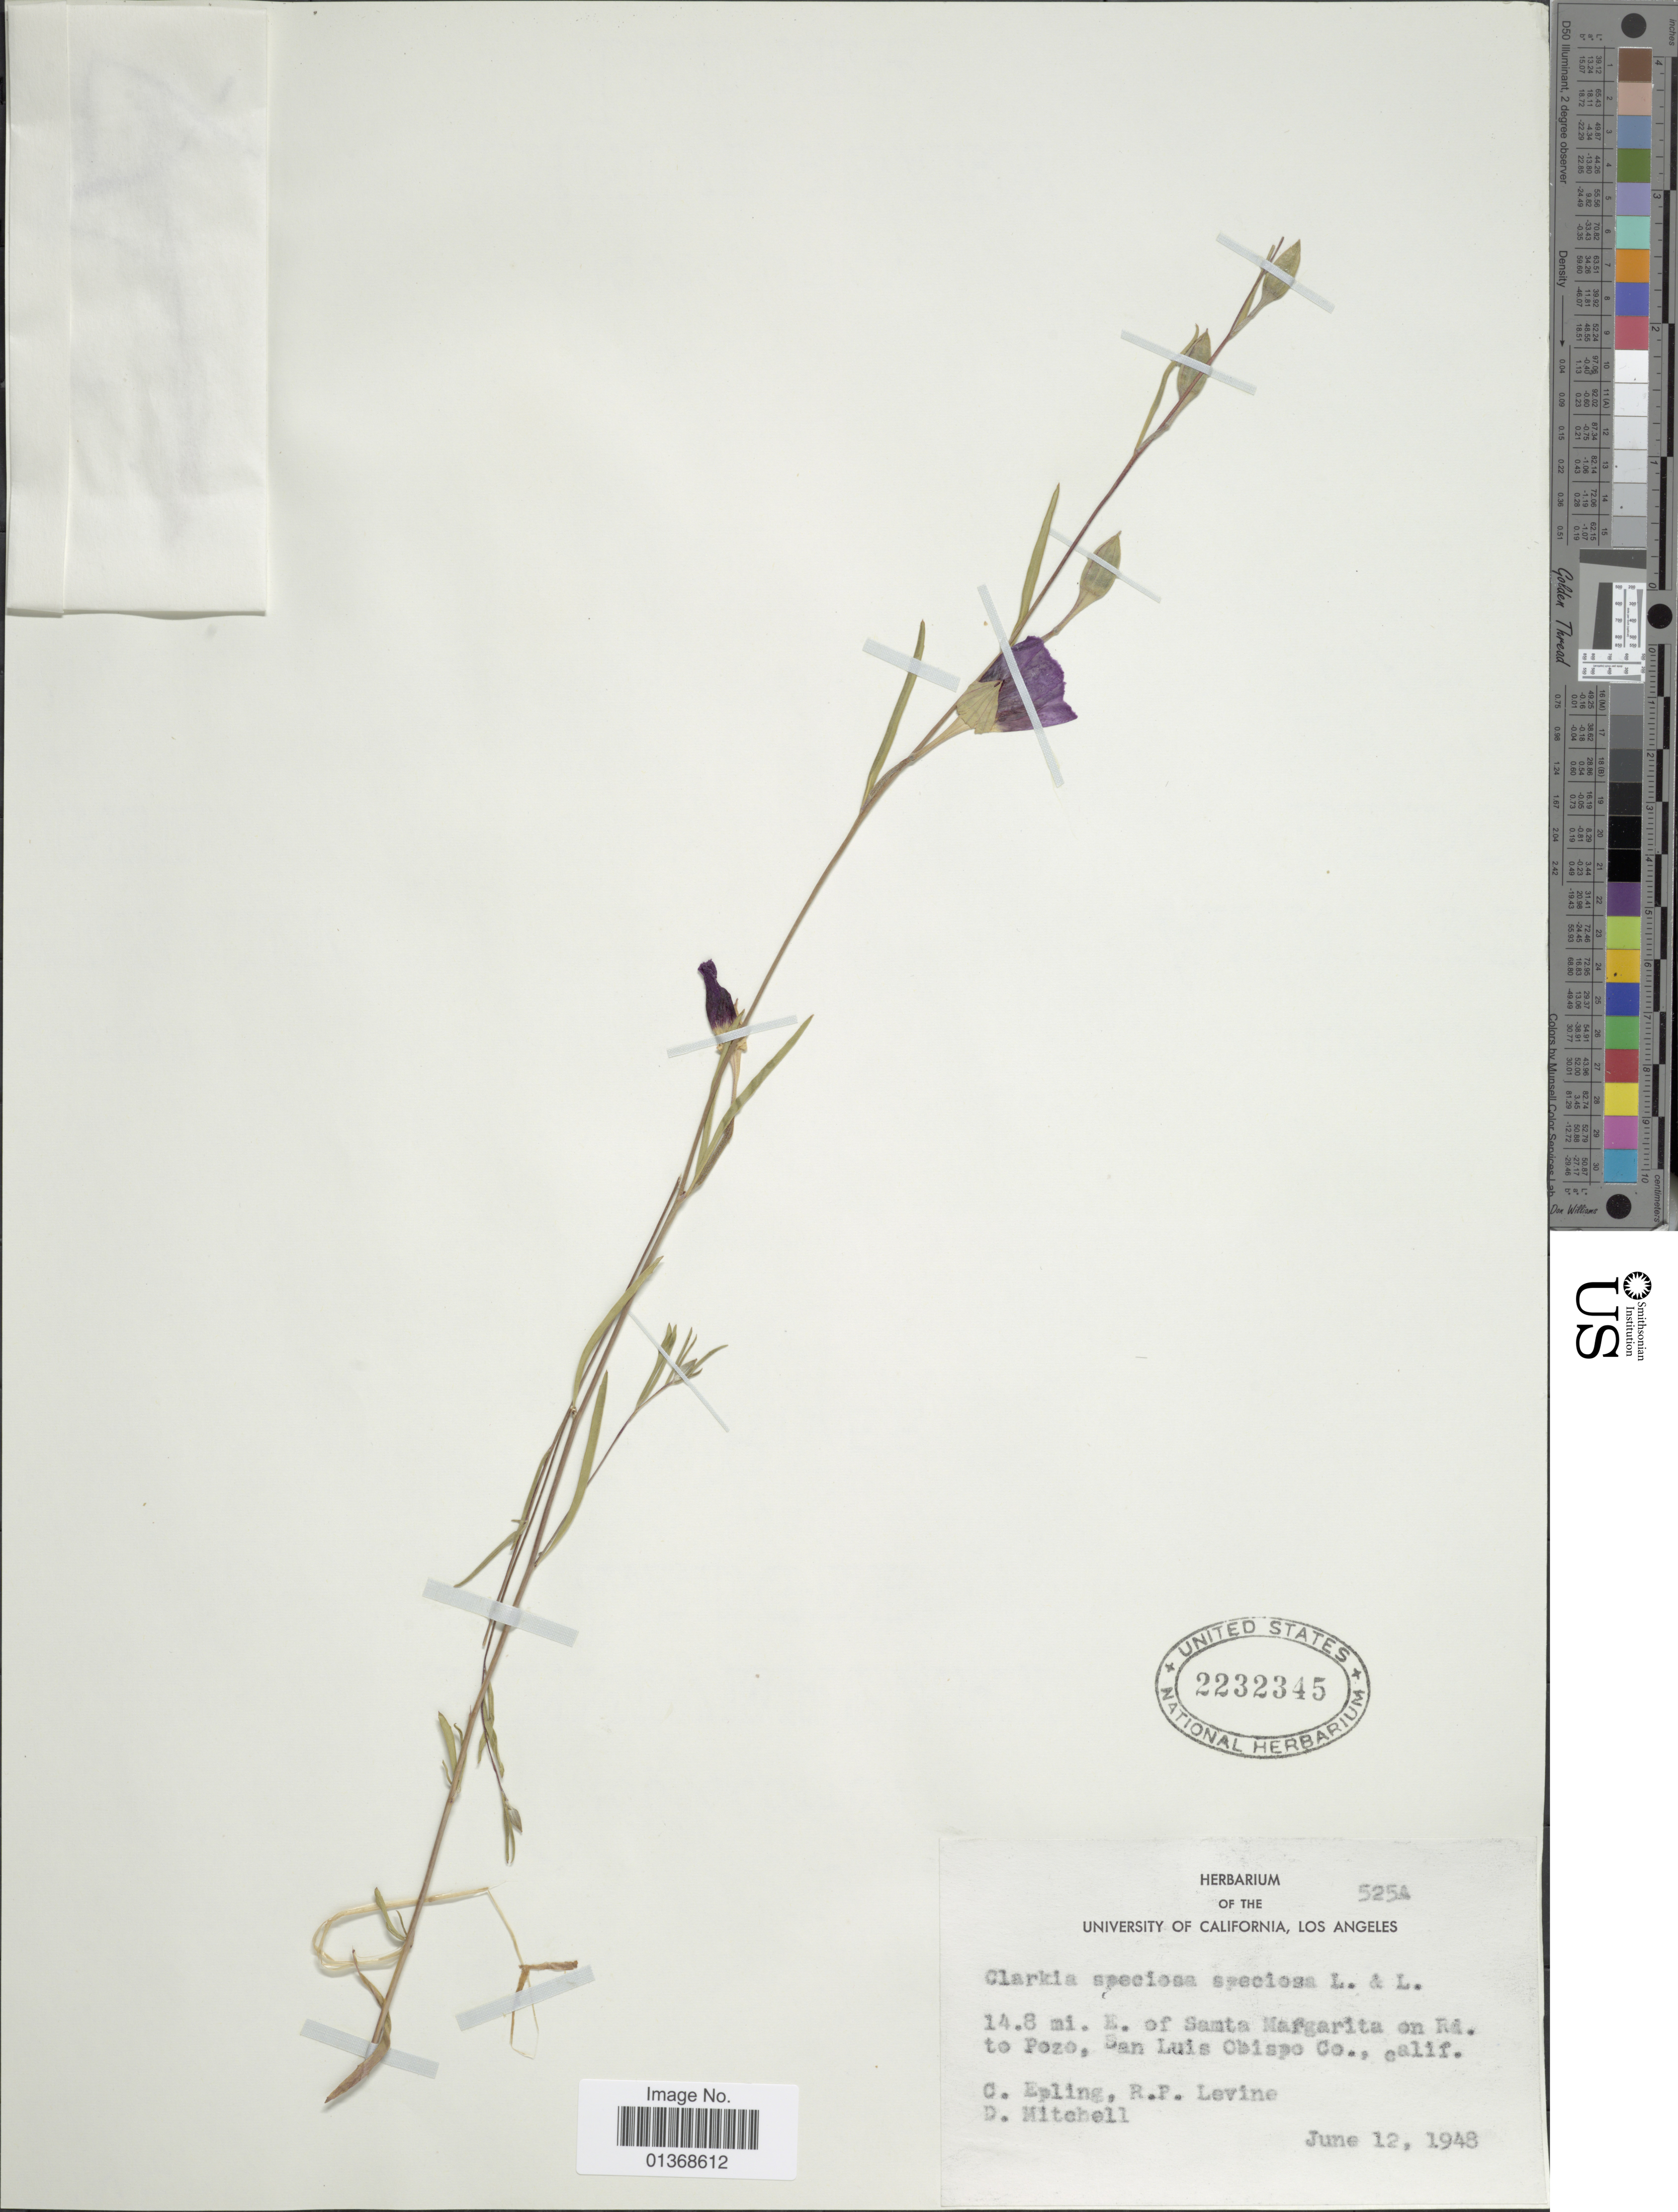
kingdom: Plantae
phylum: Tracheophyta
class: Magnoliopsida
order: Myrtales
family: Onagraceae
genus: Clarkia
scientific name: Clarkia speciosa subsp. speciosa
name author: F. H. Lewis & M.E. Lewis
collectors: C. C. Epling, R. Levine & D. Mitchell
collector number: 5254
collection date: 1948-06-12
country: United States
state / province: California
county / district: San Luis Obispo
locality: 14.8 mi. E. of Santa Margarita on Rd. to Pozo, San Luis Obispo Co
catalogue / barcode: US 2232345